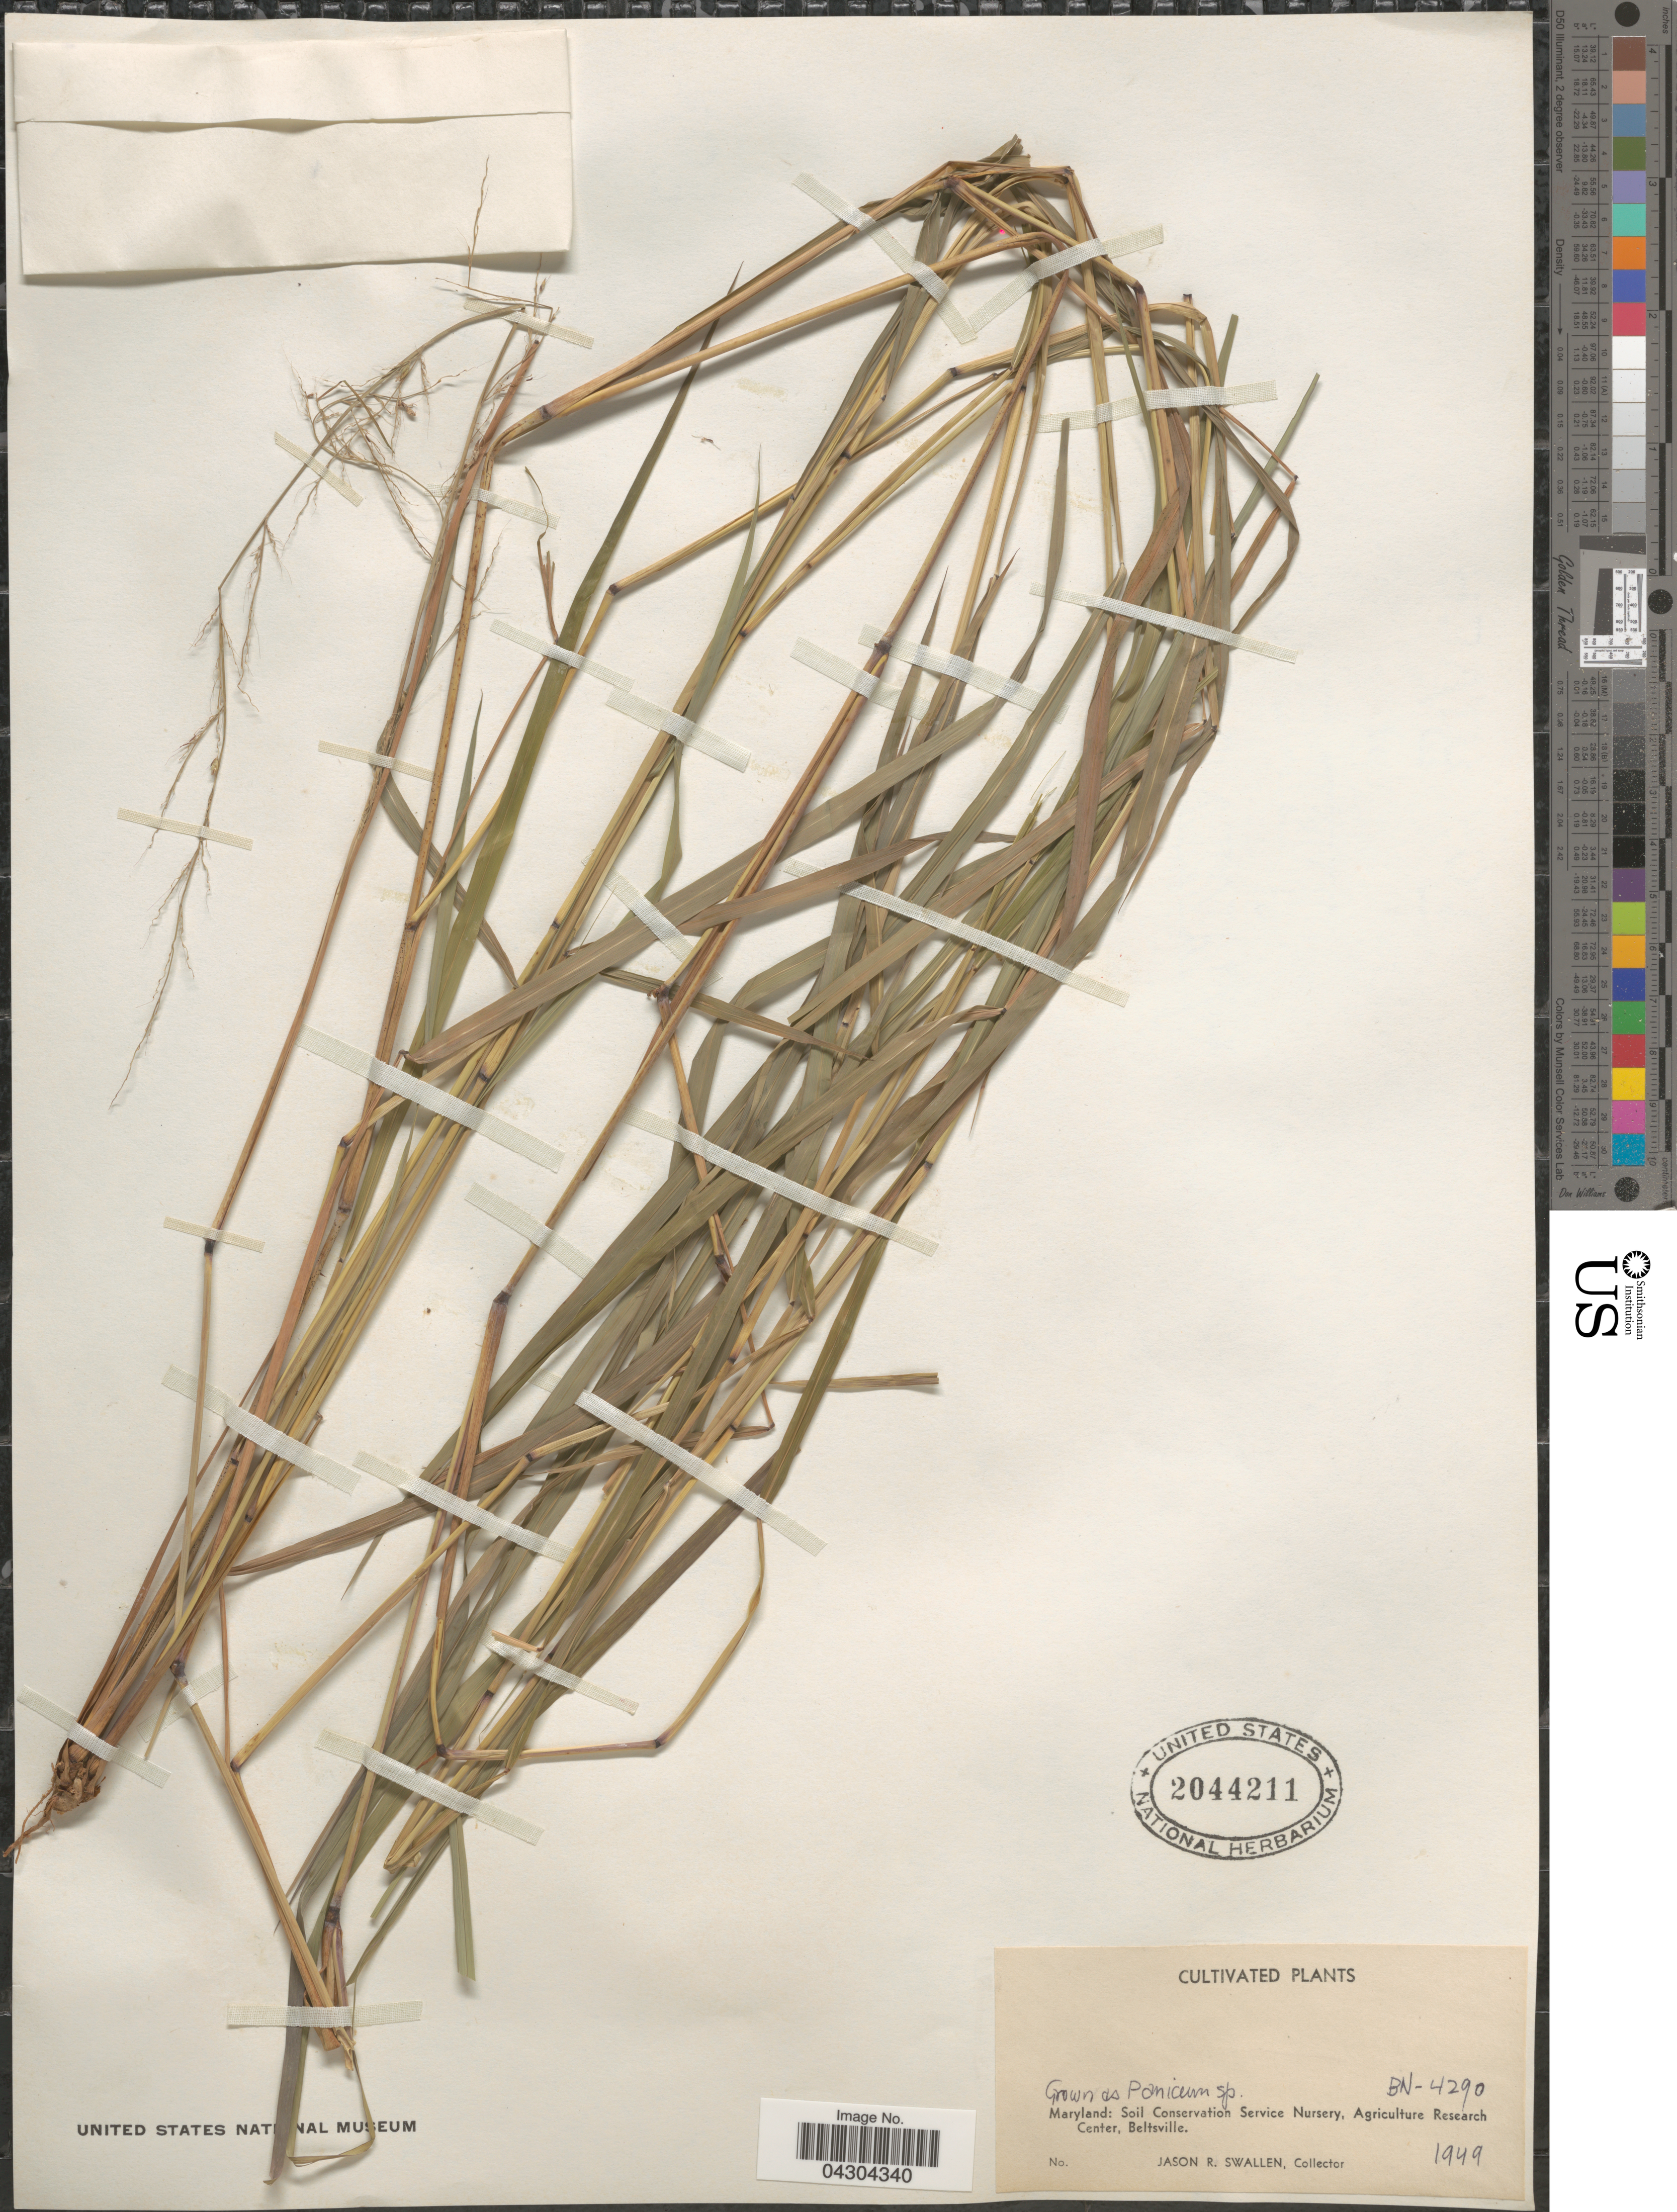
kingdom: Plantae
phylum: Tracheophyta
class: Liliopsida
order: Poales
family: Poaceae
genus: Panicum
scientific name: Panicum sp.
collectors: J. R. Swallen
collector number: BN-4290?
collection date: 1949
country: United States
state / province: Maryland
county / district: Prince George's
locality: Soil Conservation Service Nursery, Agriculture Research Center, Beltsville.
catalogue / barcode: US 2044211